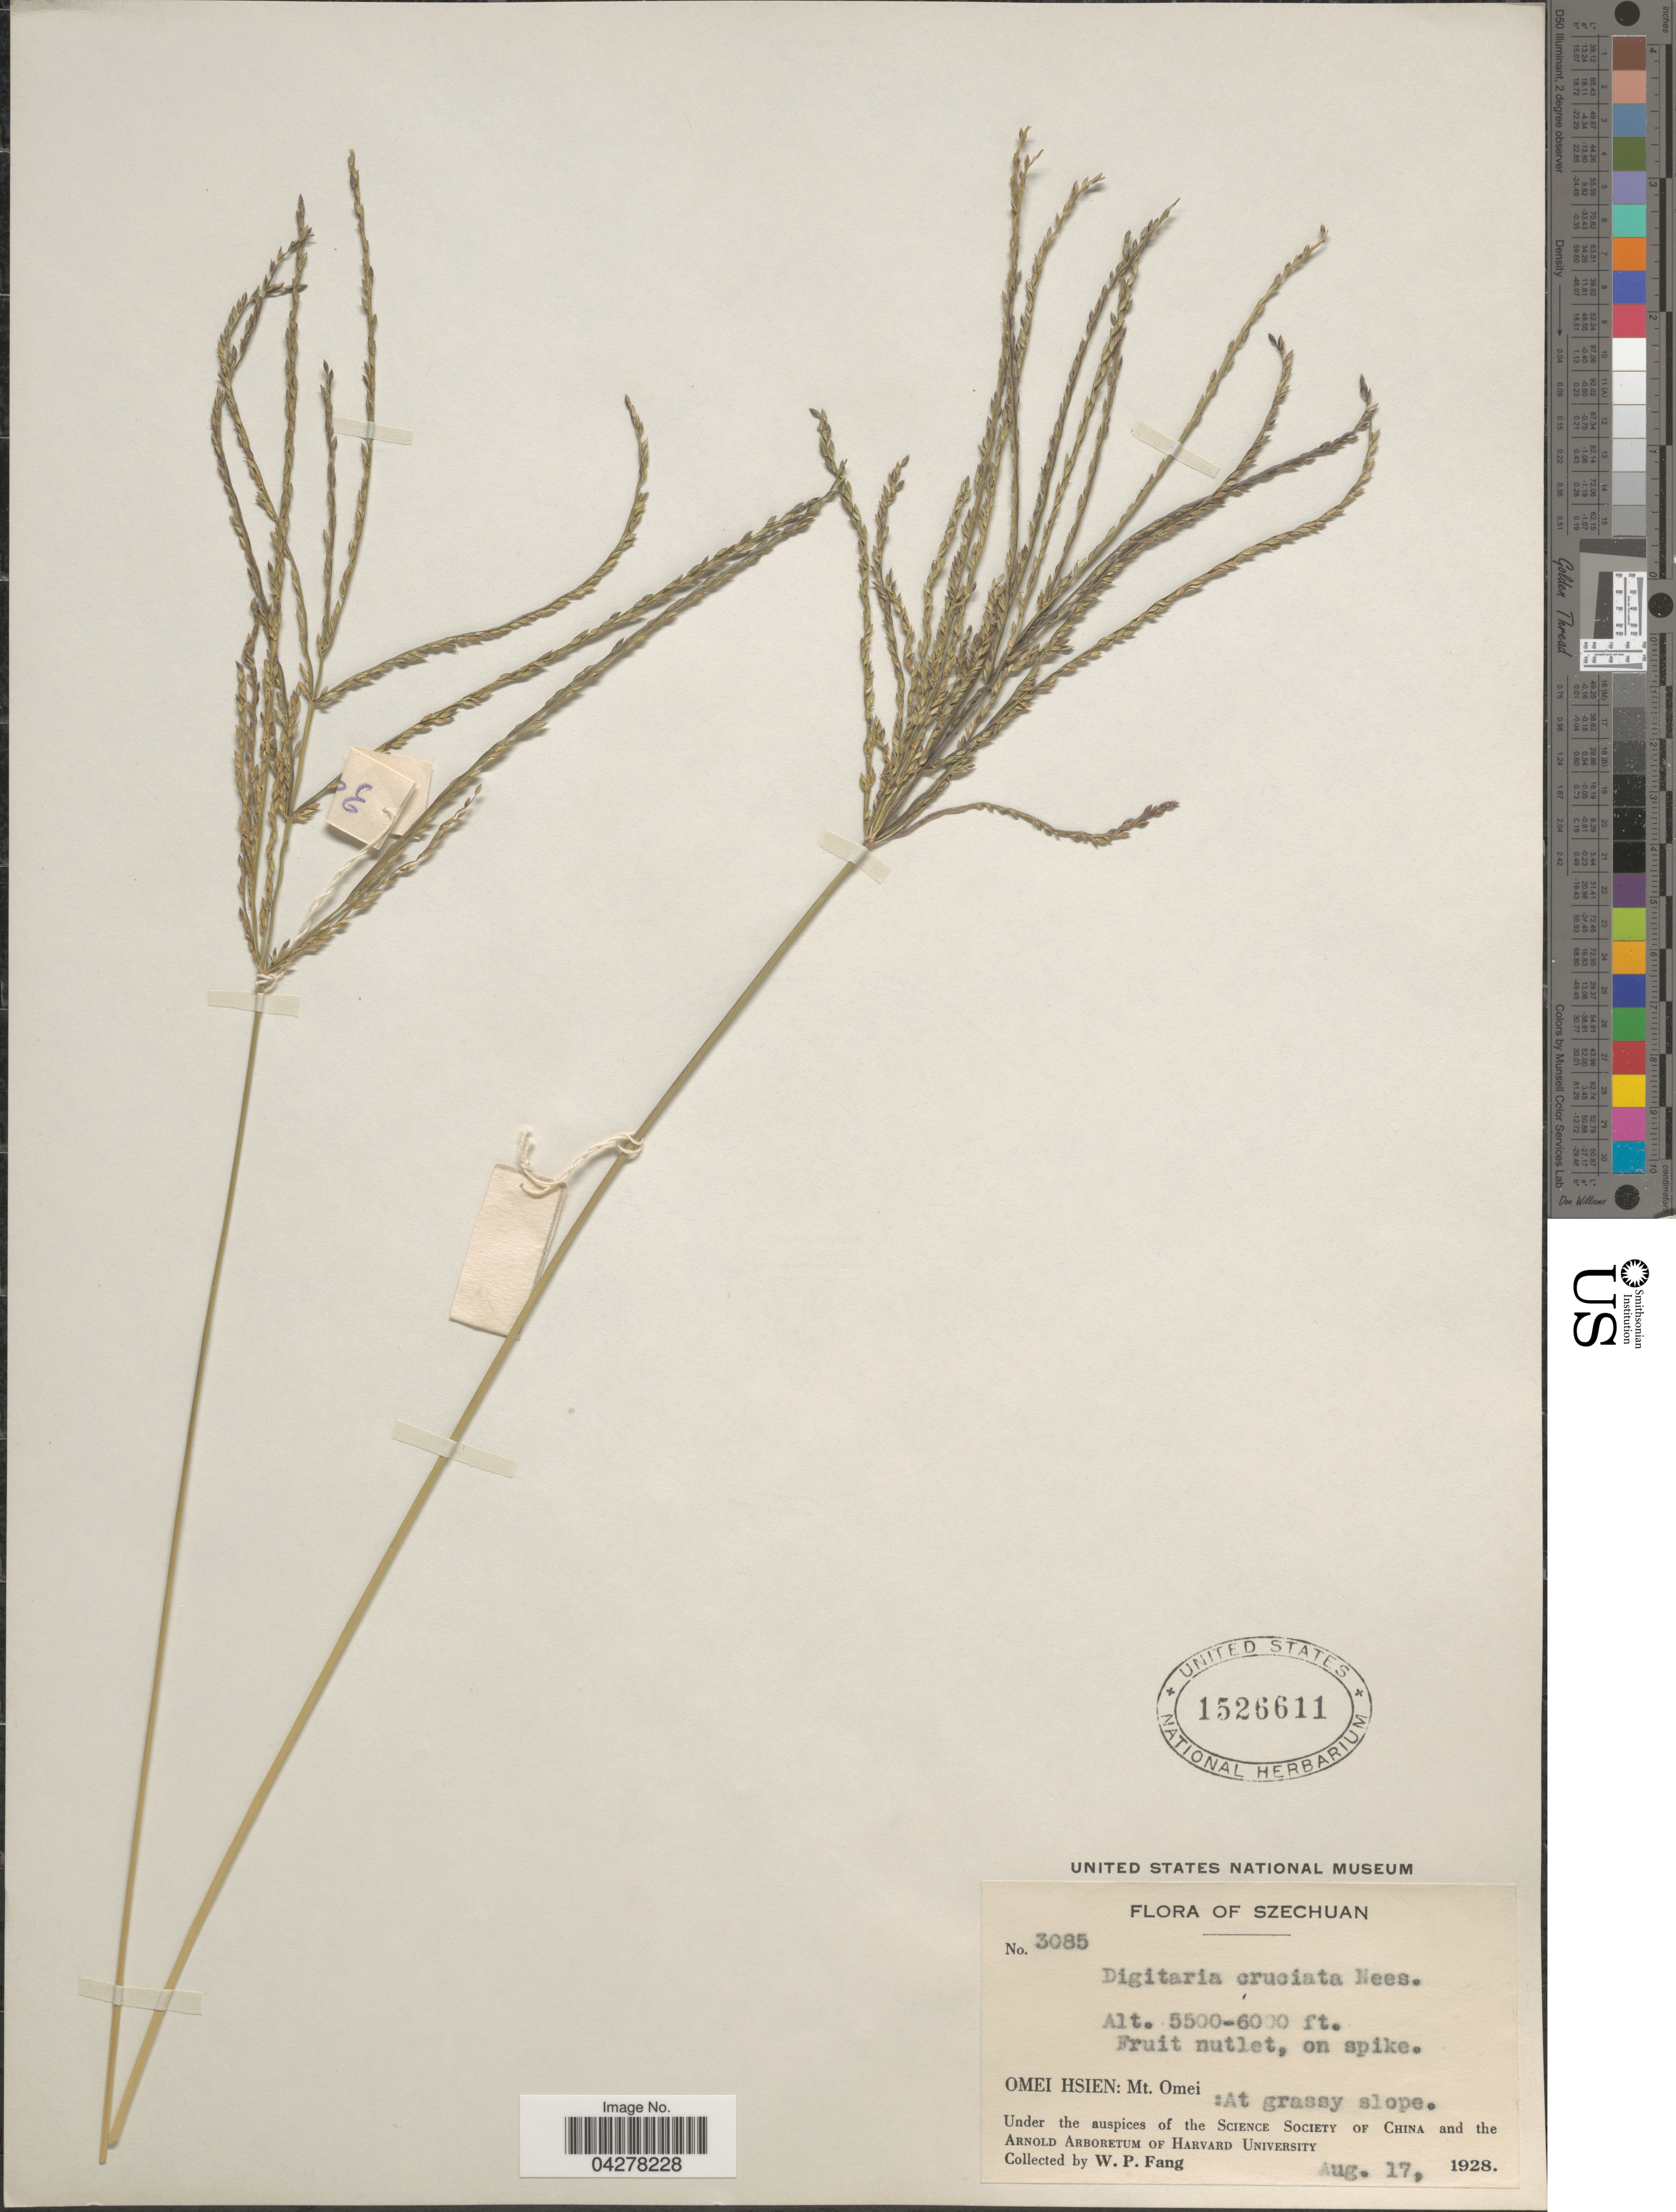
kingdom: Plantae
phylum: Tracheophyta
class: Liliopsida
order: Poales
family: Poaceae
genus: Digitaria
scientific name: Digitaria cruciata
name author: (Nees ex Steud.) A. Camus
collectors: W. P. Fang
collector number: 3085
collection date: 1928-08-17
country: China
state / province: Sichuan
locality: Szechuan. Omei Hsien: Mt. Omei: At grassy slope.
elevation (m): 1676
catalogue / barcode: US 1526611